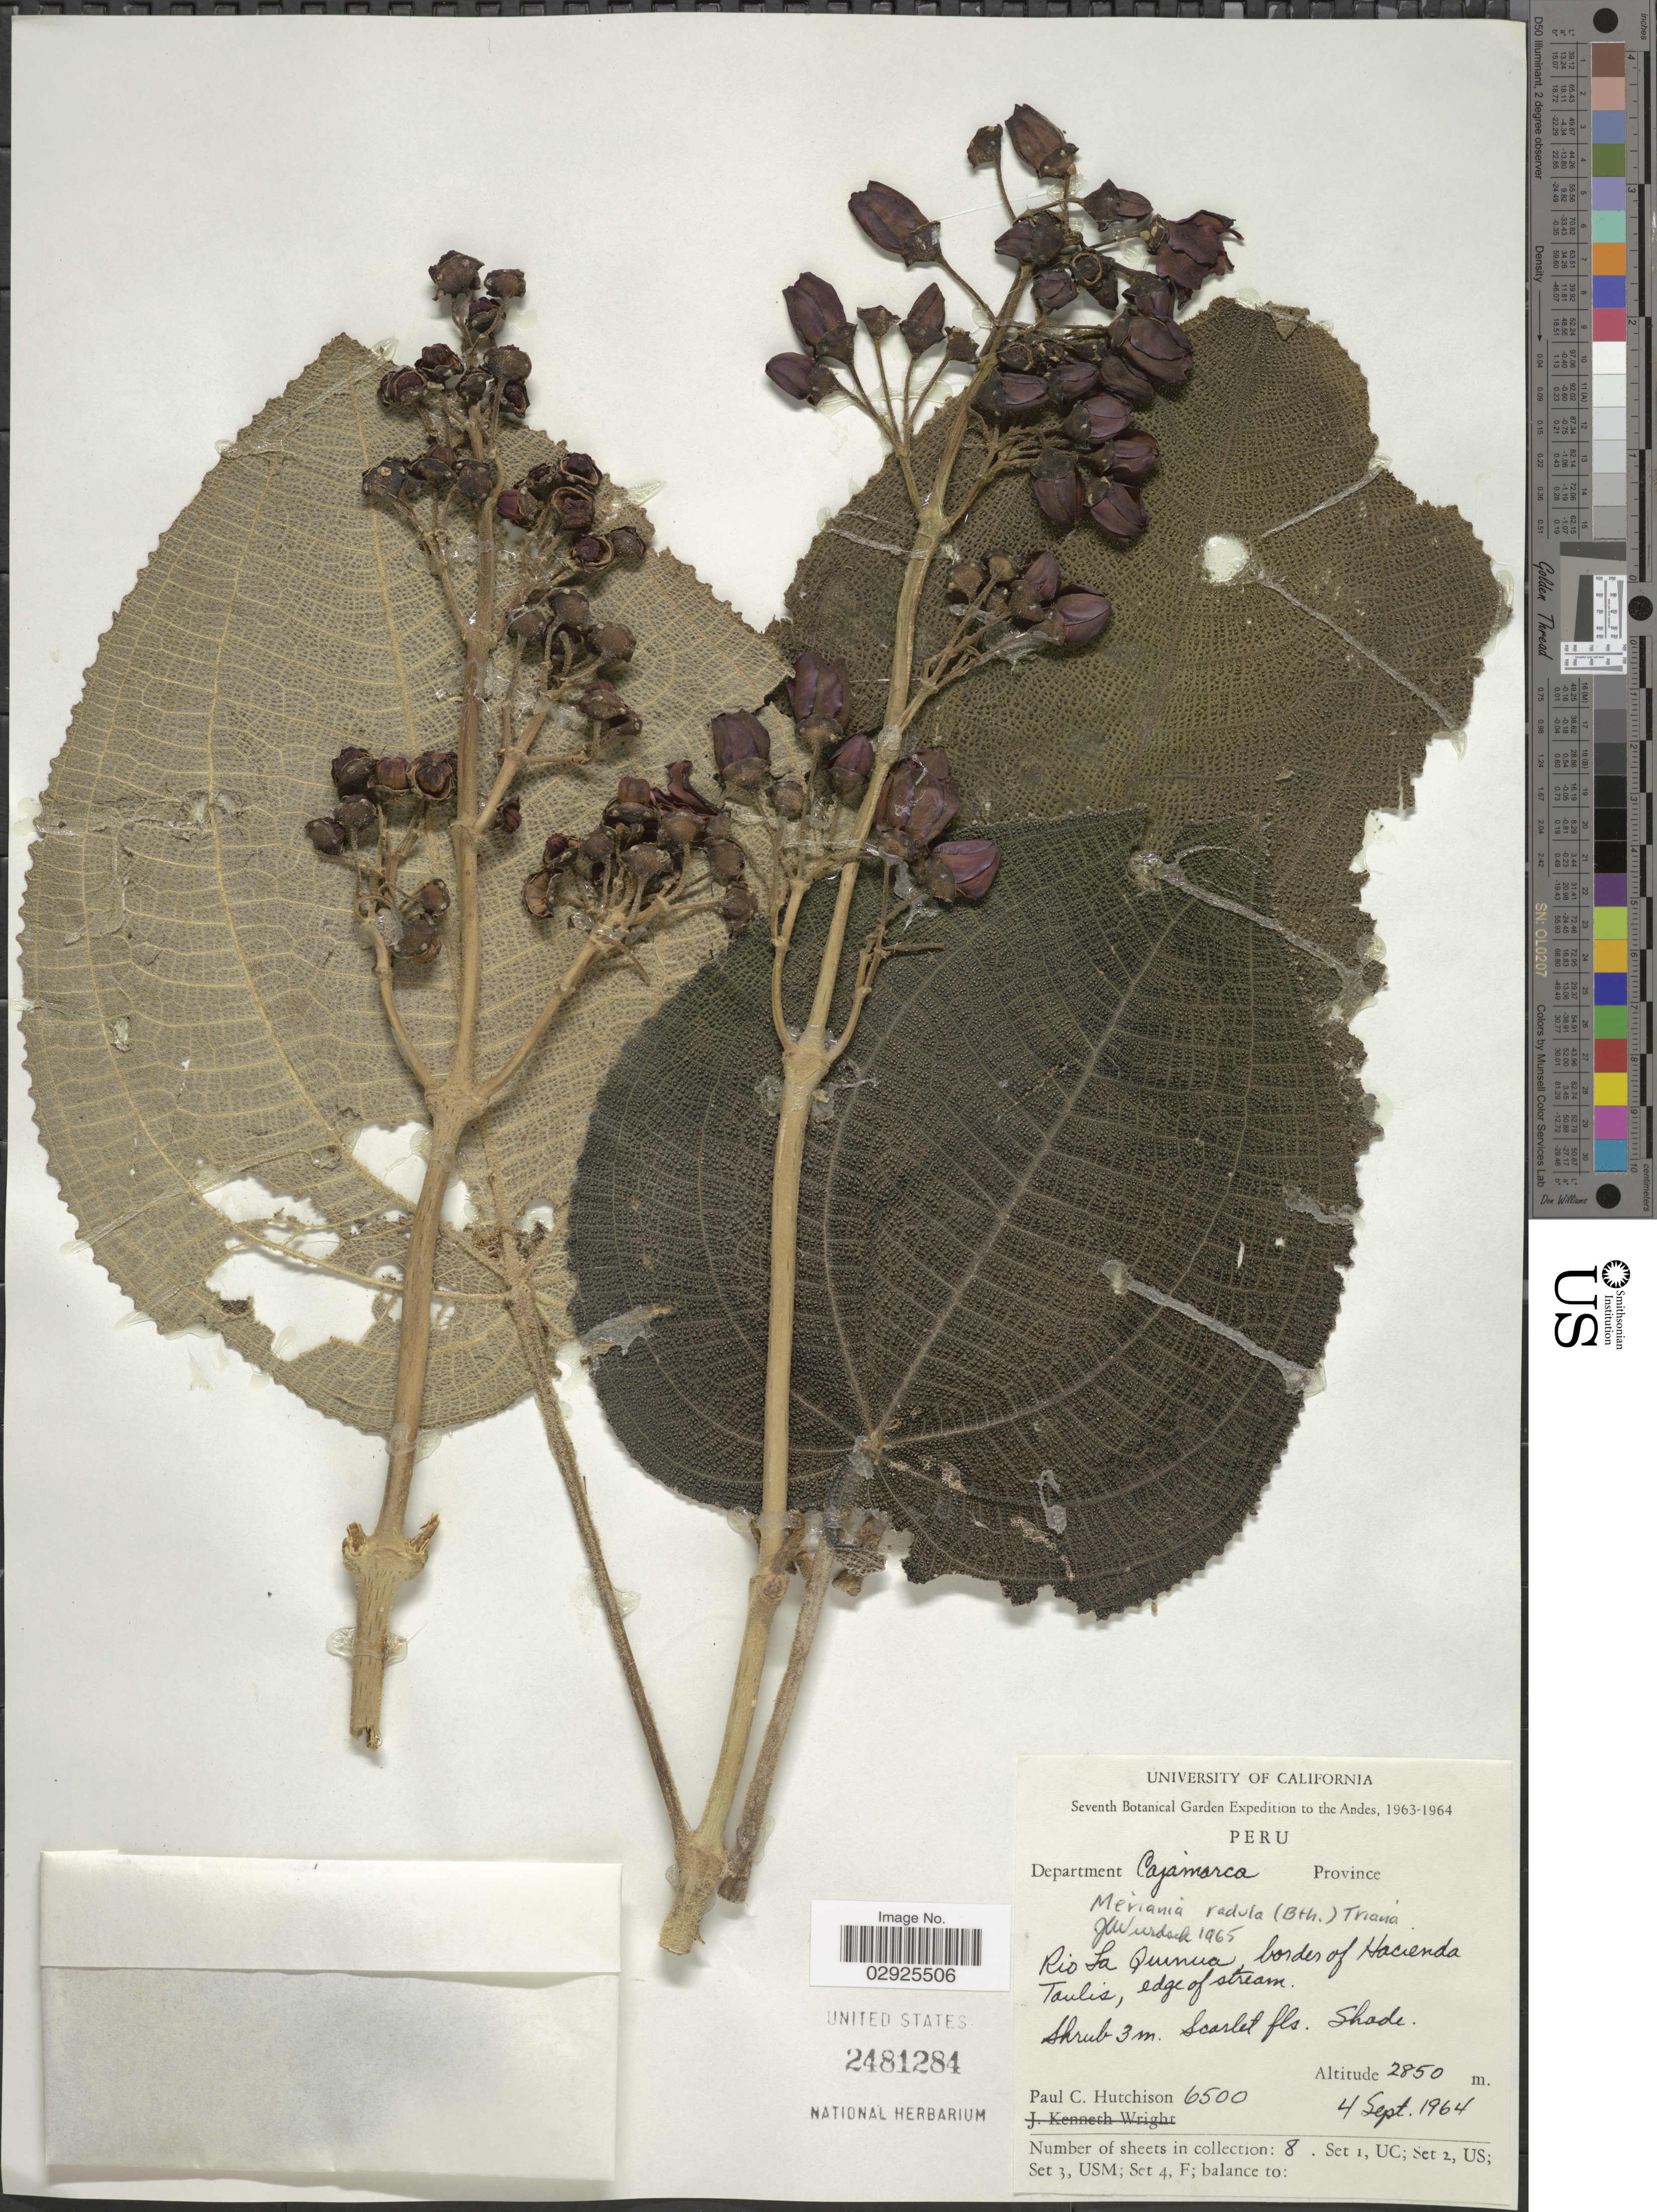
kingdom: Plantae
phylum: Tracheophyta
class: Magnoliopsida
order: Myrtales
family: Melastomataceae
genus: Meriania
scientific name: Meriania radula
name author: (Benth.) Triana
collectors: P. C. Hutchison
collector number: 6500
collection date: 1964-09-04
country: Peru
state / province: Cajamarca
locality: Department Cajamarca, Rio La Quinua, border of Hacienda Taulis, edge of stream, The Andes.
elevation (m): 2850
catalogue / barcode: US 2481284